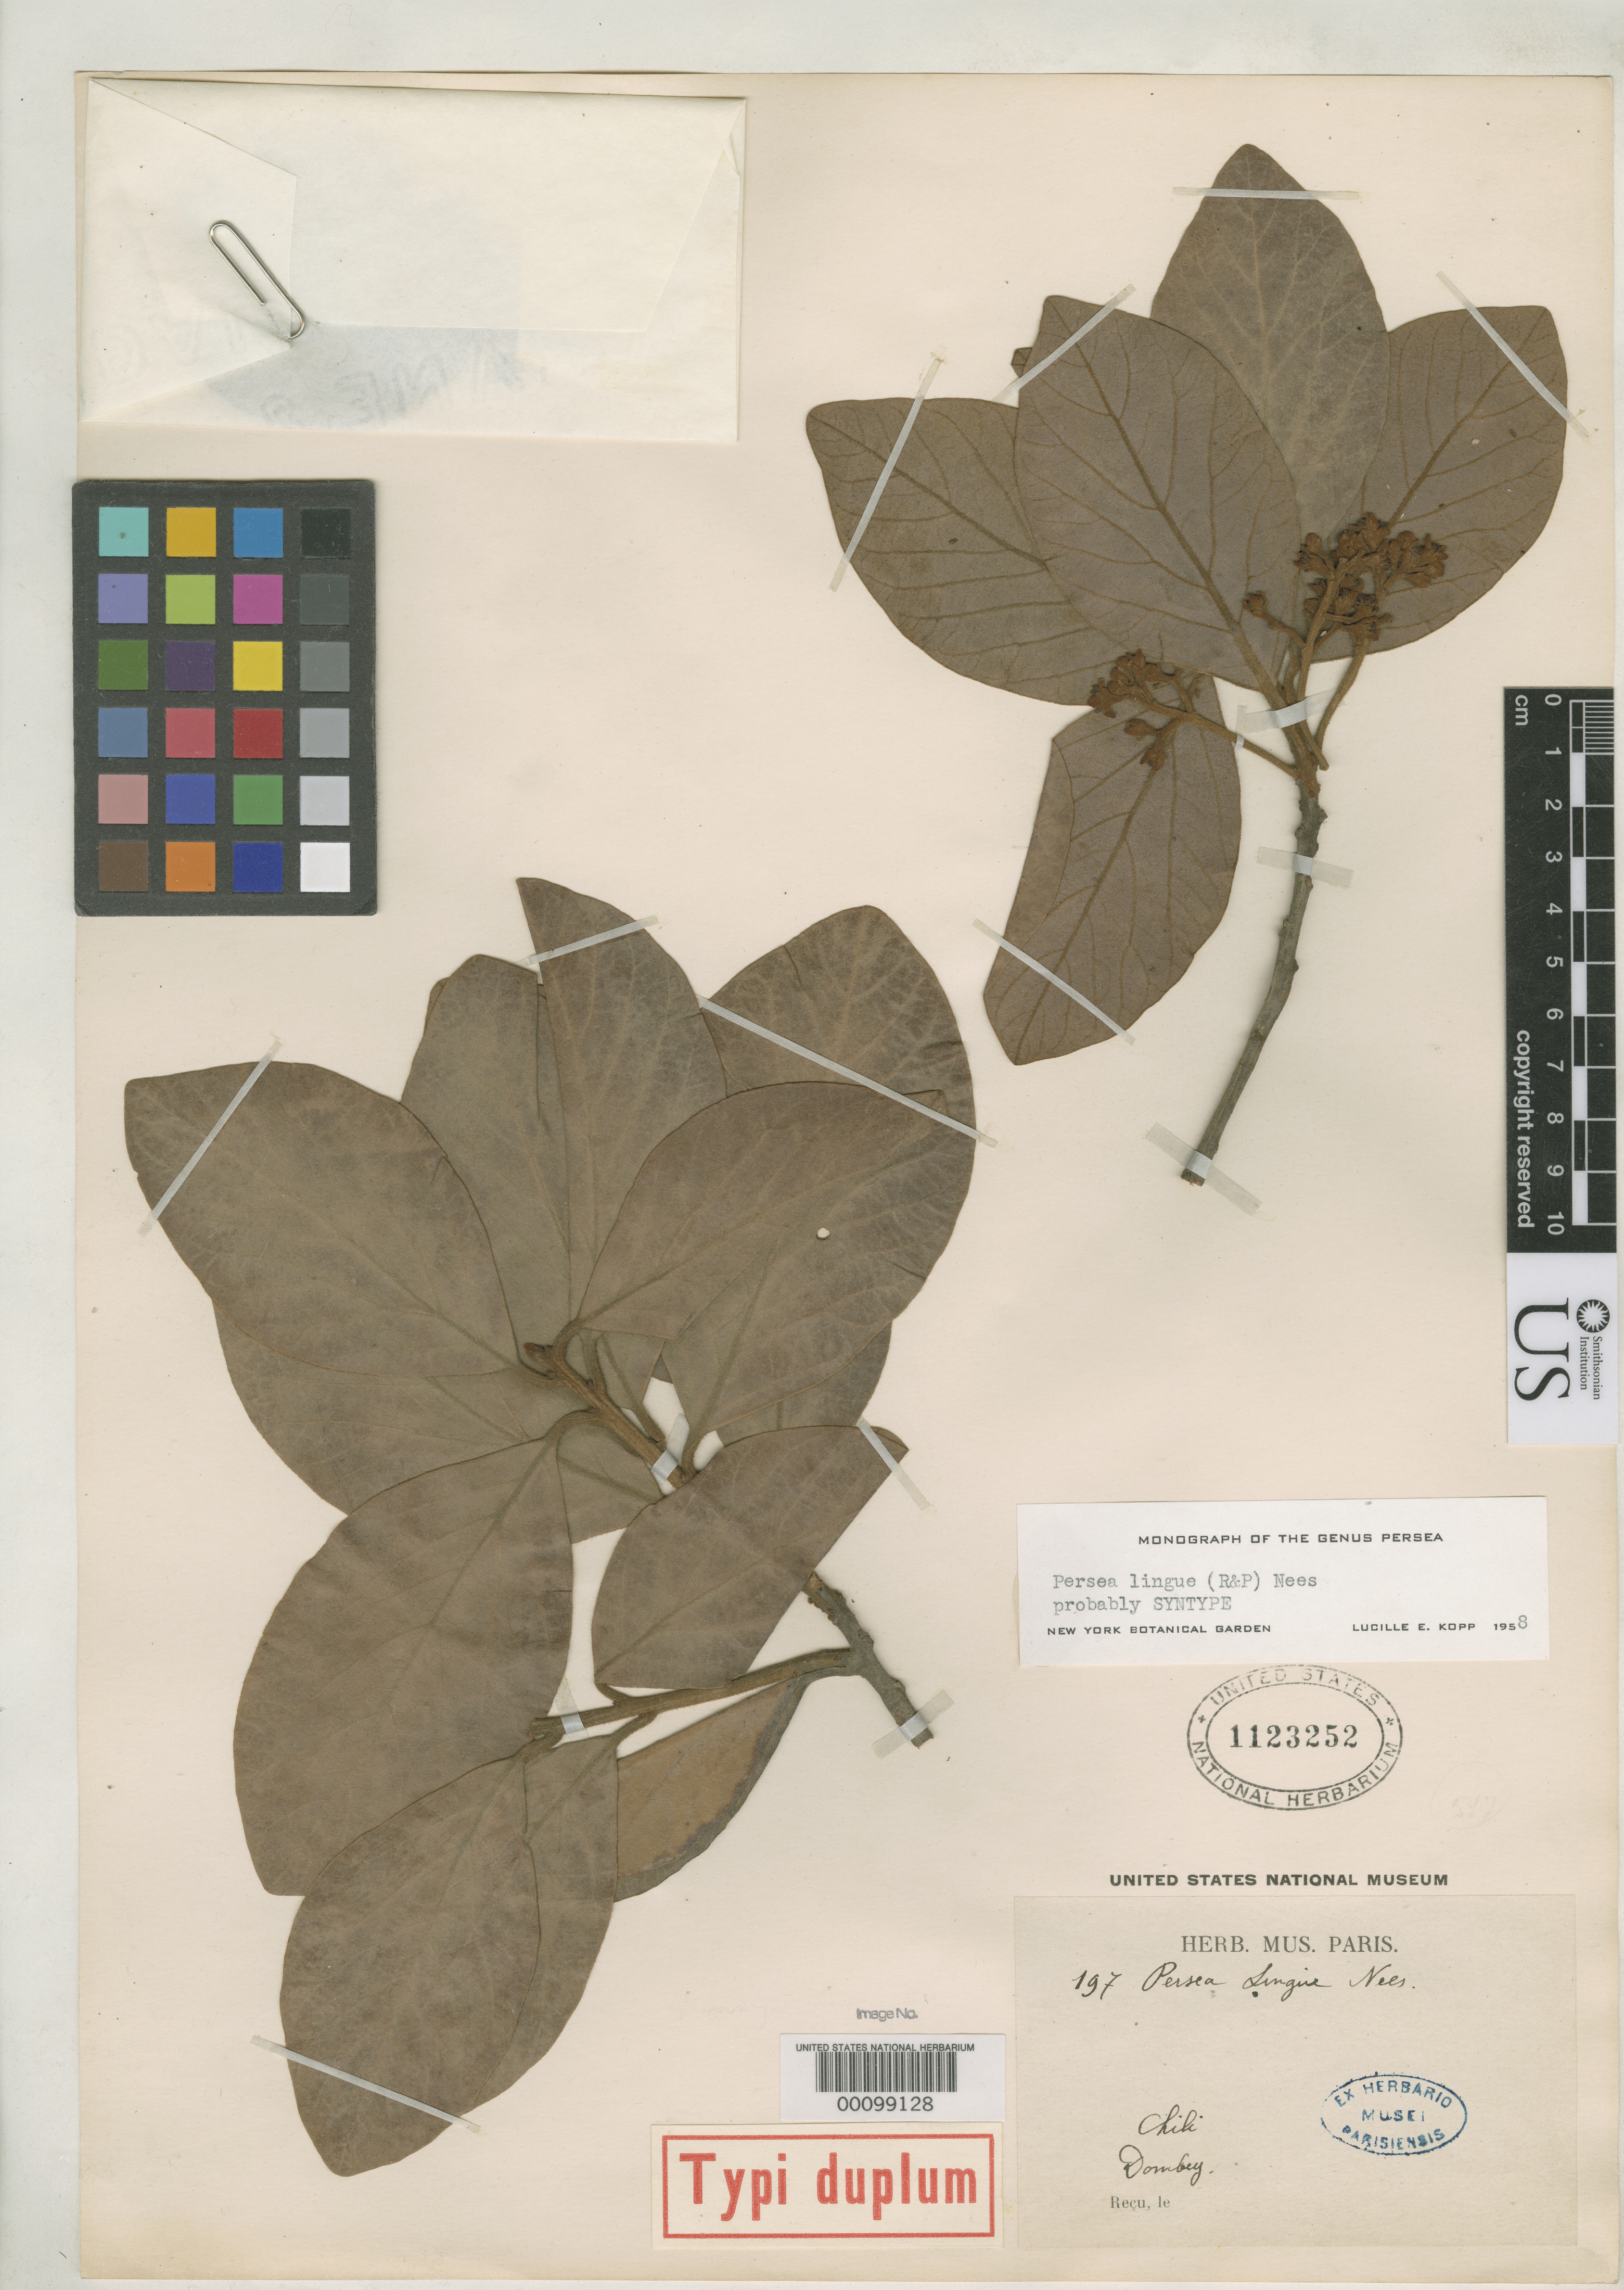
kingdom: Plantae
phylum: Tracheophyta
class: Magnoliopsida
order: Laurales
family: Lauraceae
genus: Persea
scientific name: Persea lingue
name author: Nees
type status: Syntype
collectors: J. Dombey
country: Chile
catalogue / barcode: US 1123252